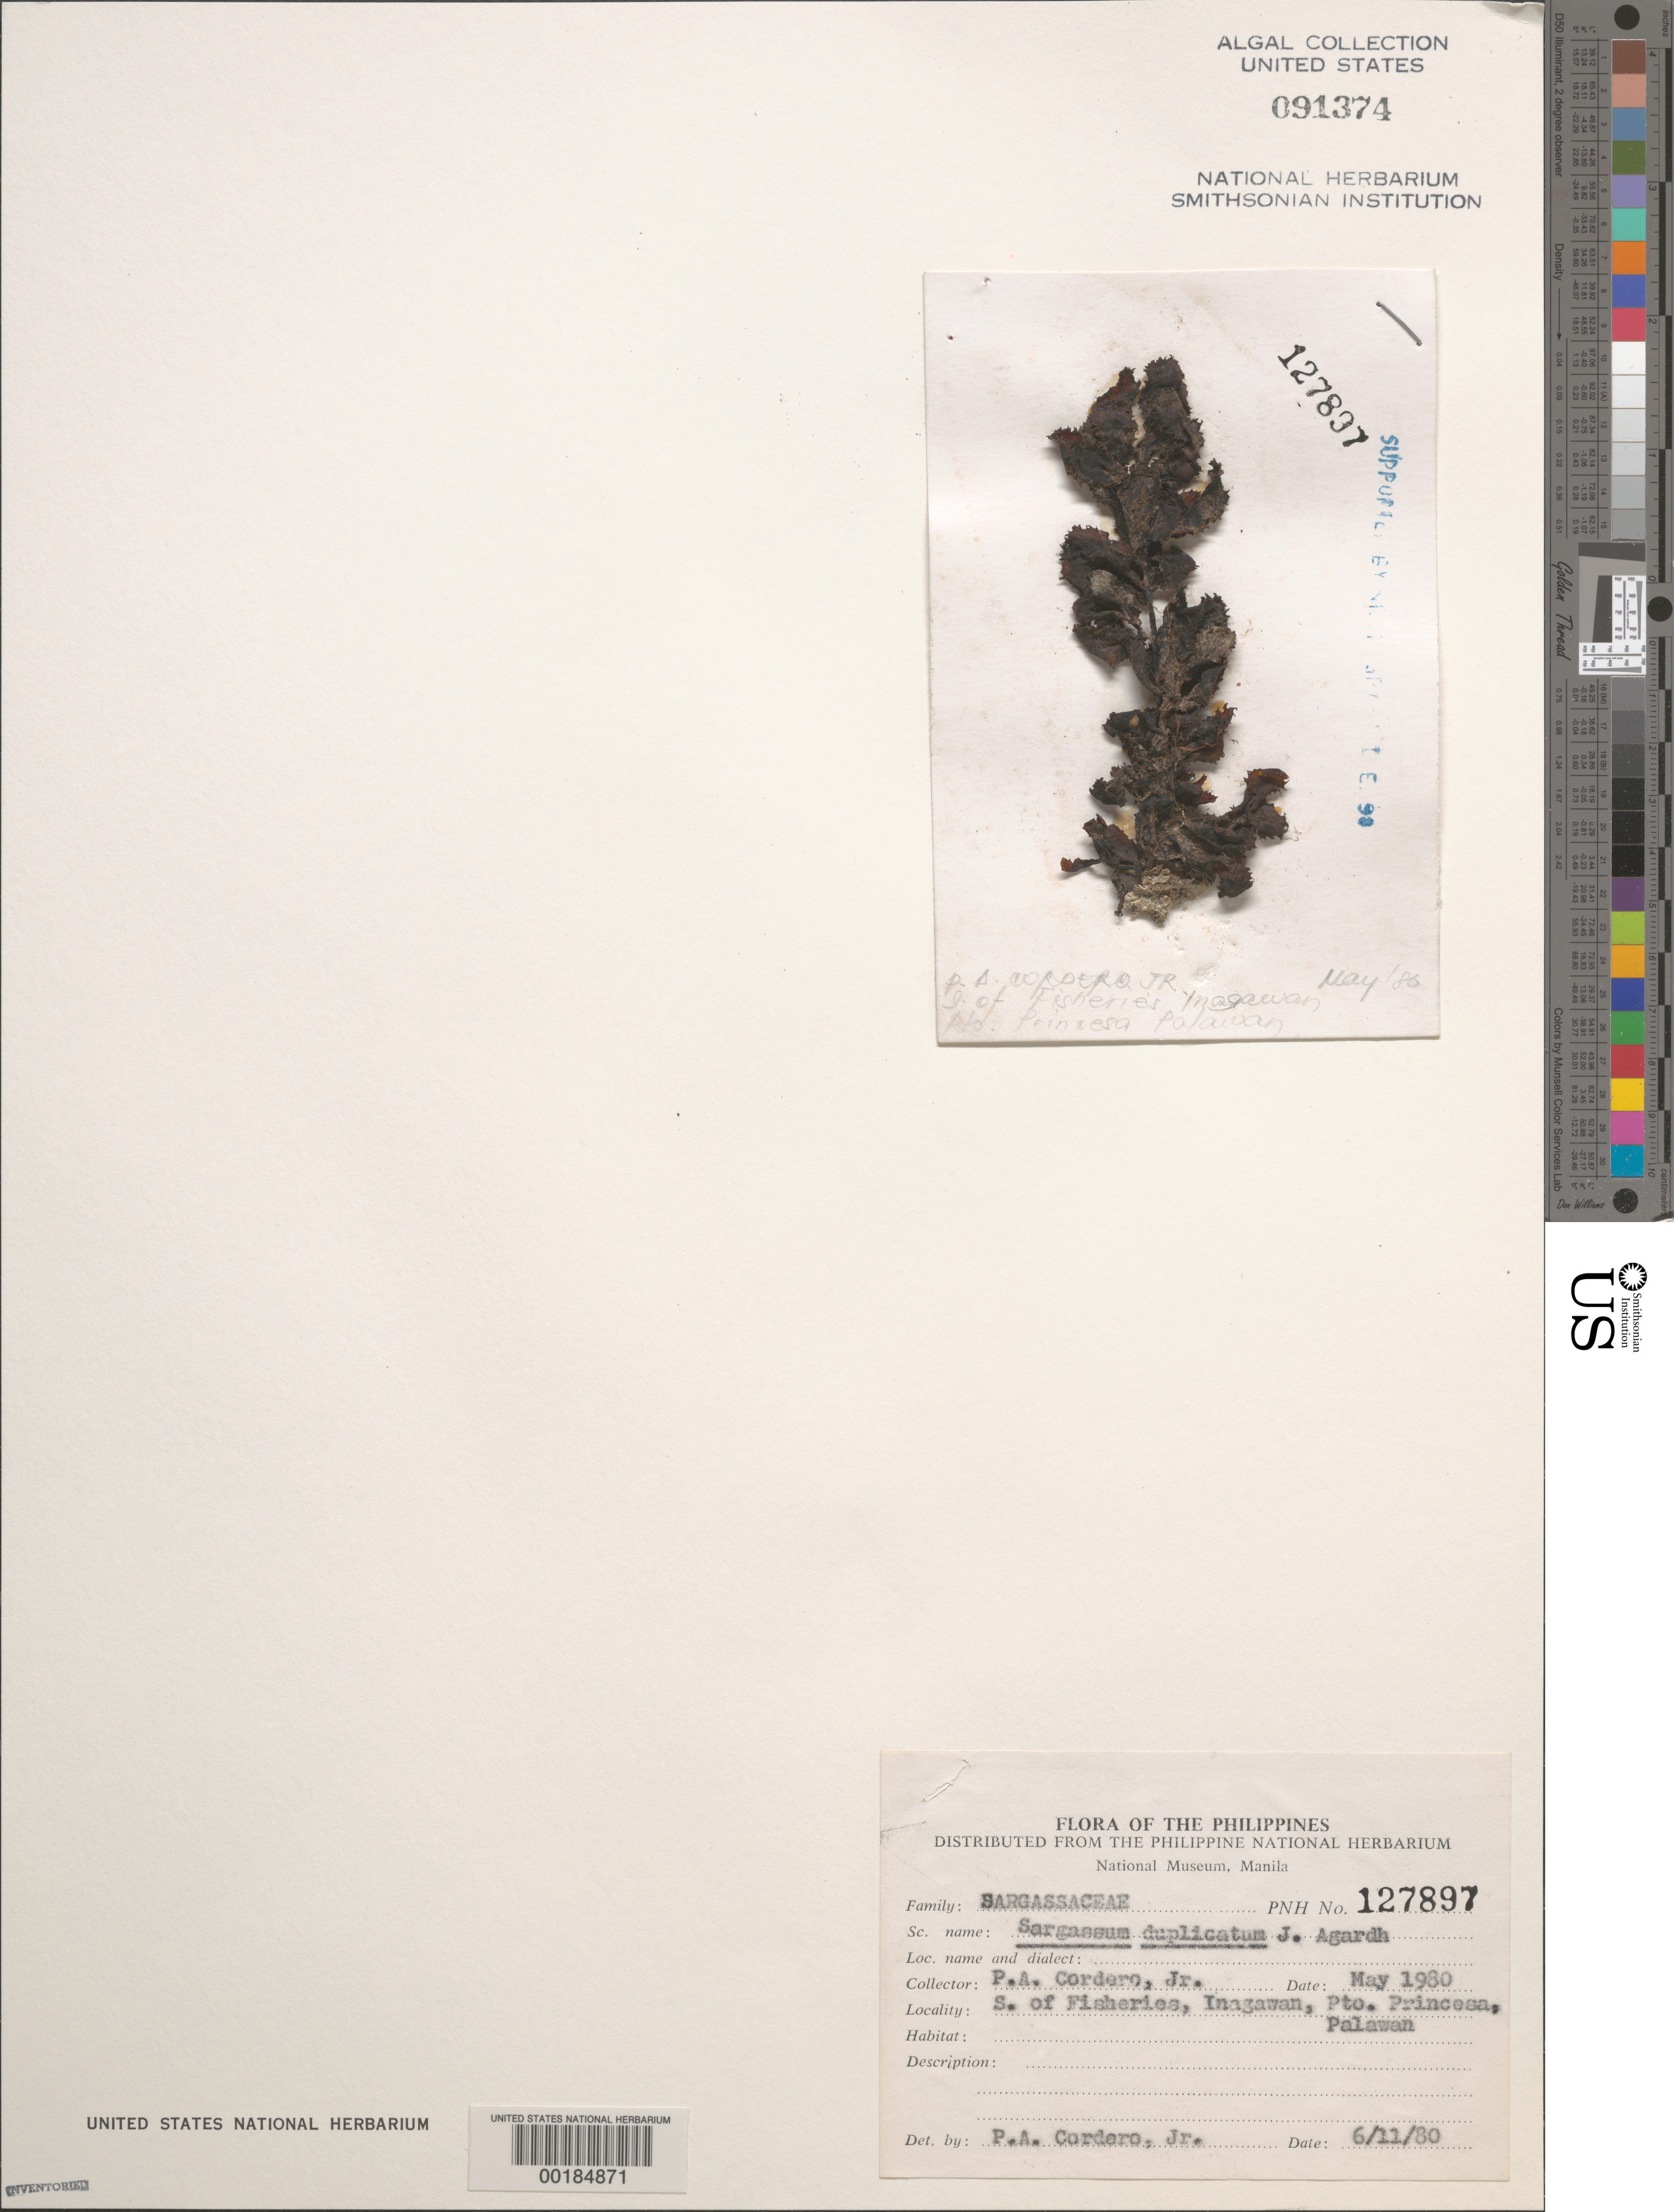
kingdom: Chromista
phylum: Ochrophyta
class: Phaeophyceae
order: Fucales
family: Sargassaceae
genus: Sargassum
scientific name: Sargassum duplicatum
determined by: Cordero, P. A., Jr.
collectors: P. A. Cordero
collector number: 127897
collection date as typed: May 1980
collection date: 1980-05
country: Philippines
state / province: Mimaropa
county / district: Palawan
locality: Inagawan, puerto princesa, south of fisheries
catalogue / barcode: US 91374